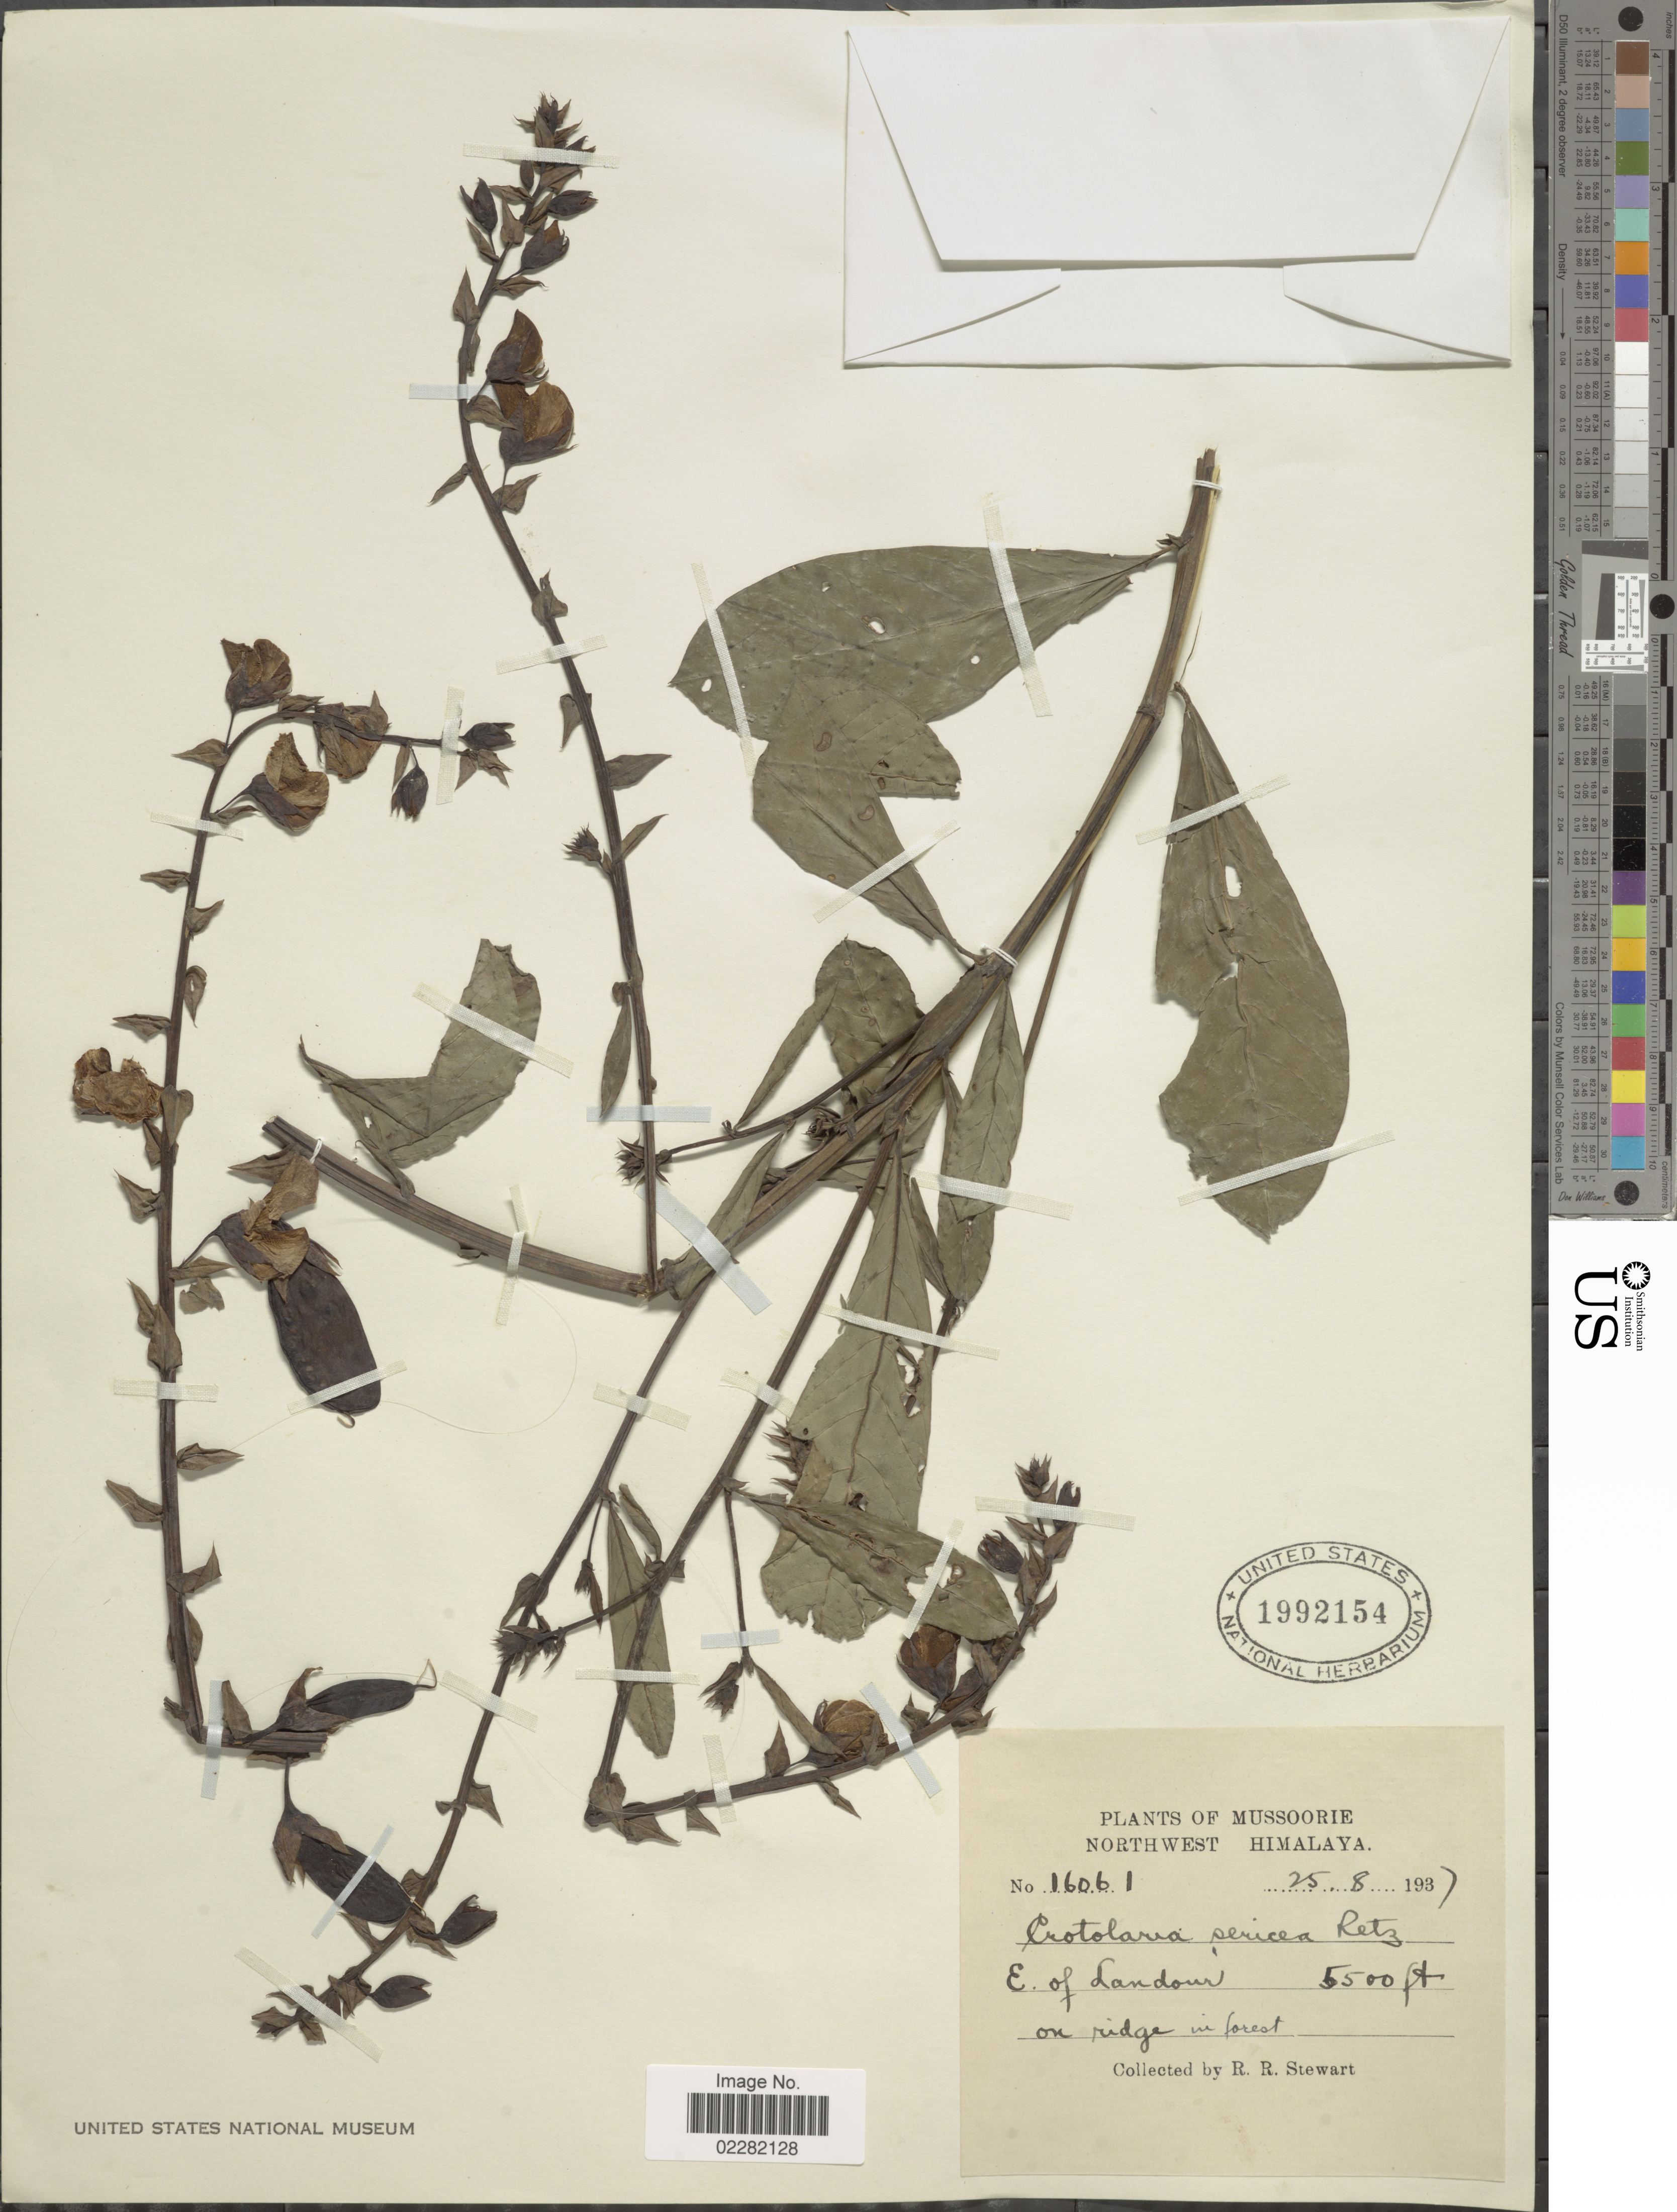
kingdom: Plantae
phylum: Tracheophyta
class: Magnoliopsida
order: Fabales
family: Fabaceae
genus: Crotalaria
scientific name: Crotalaria sericea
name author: Retz.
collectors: R. R. Stewart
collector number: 16061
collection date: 1937-08-25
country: India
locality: Mussoorie, E. of Landour, Northwest Himalaya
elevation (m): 1676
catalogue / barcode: US 1992154